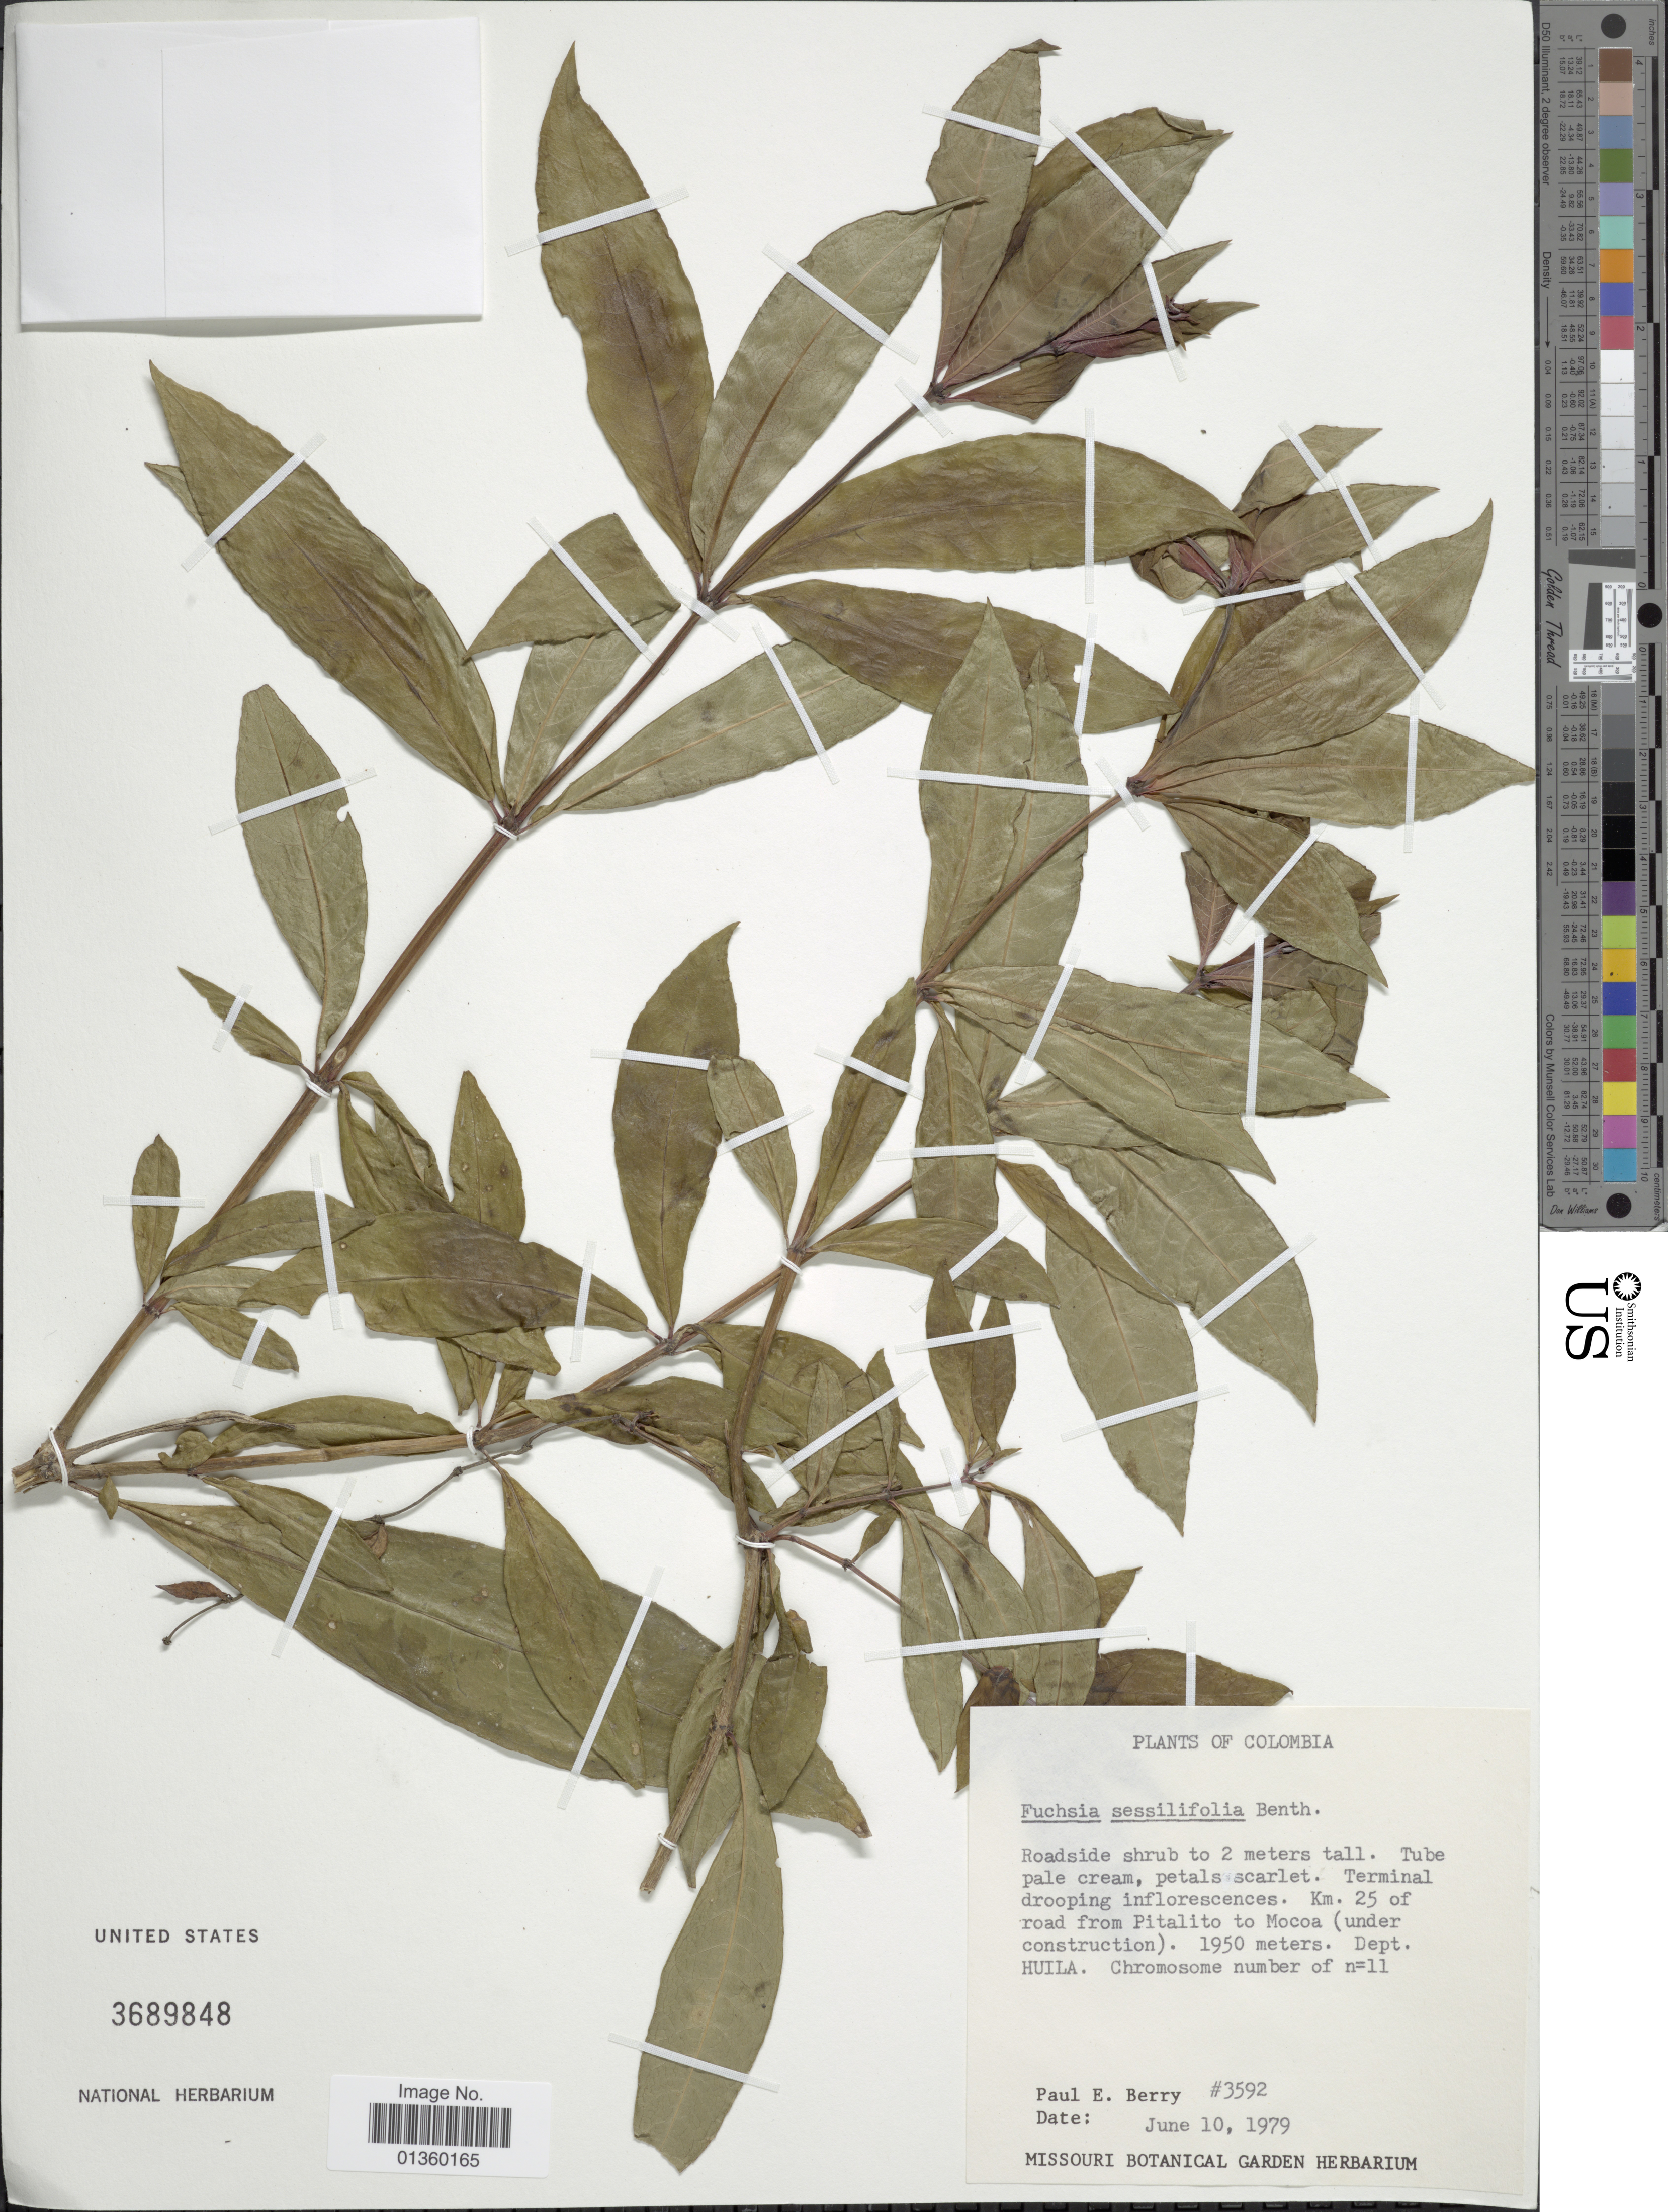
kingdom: Plantae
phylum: Tracheophyta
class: Magnoliopsida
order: Myrtales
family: Onagraceae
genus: Fuchsia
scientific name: Fuchsia sessilifolia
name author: Benth.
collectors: P. E. Berry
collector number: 3592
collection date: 1979-06-10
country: Colombia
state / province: Huila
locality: Km. 25 of road from Pitalito to Mocoa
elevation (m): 1950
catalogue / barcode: US 3689848